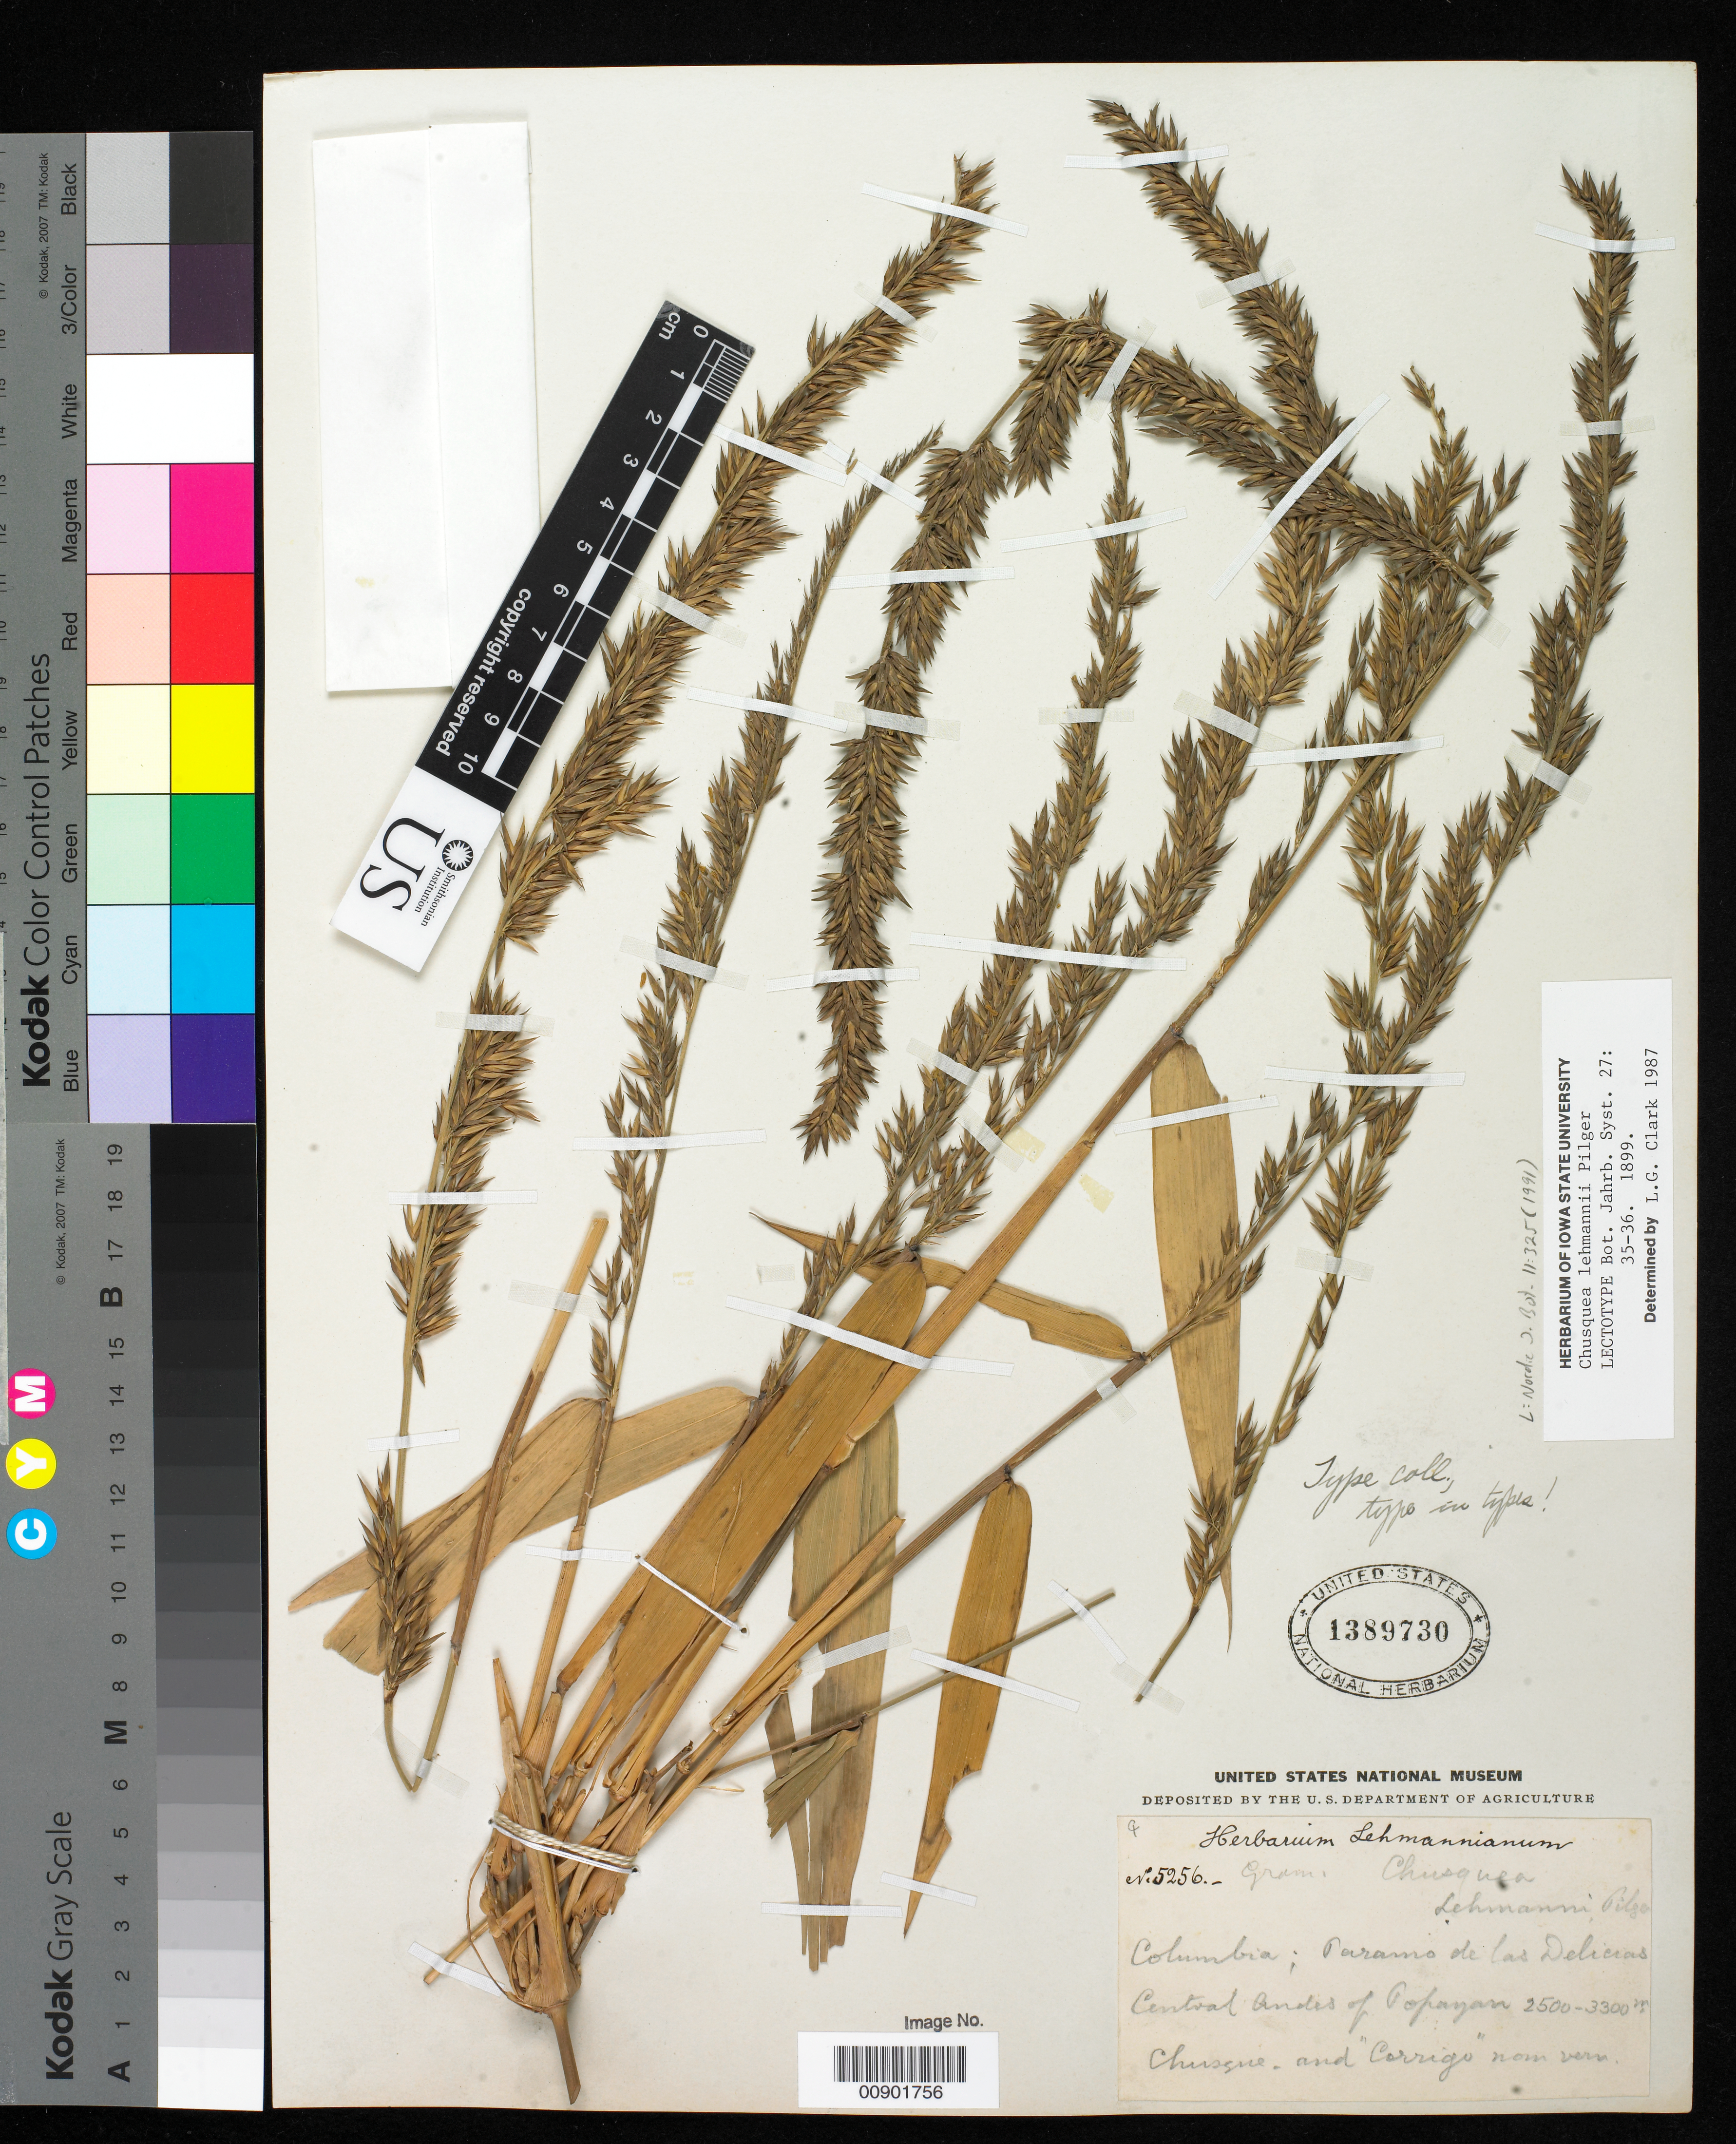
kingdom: Plantae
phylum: Tracheophyta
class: Liliopsida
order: Poales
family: Poaceae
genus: Chusquea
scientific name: Chusquea lehmannii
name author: Pilg.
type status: Lectotype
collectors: F. C. Lehmann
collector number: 5256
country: Colombia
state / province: Cauca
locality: Paramo de las Delicias, circa Popayan.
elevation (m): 2500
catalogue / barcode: US 1389730